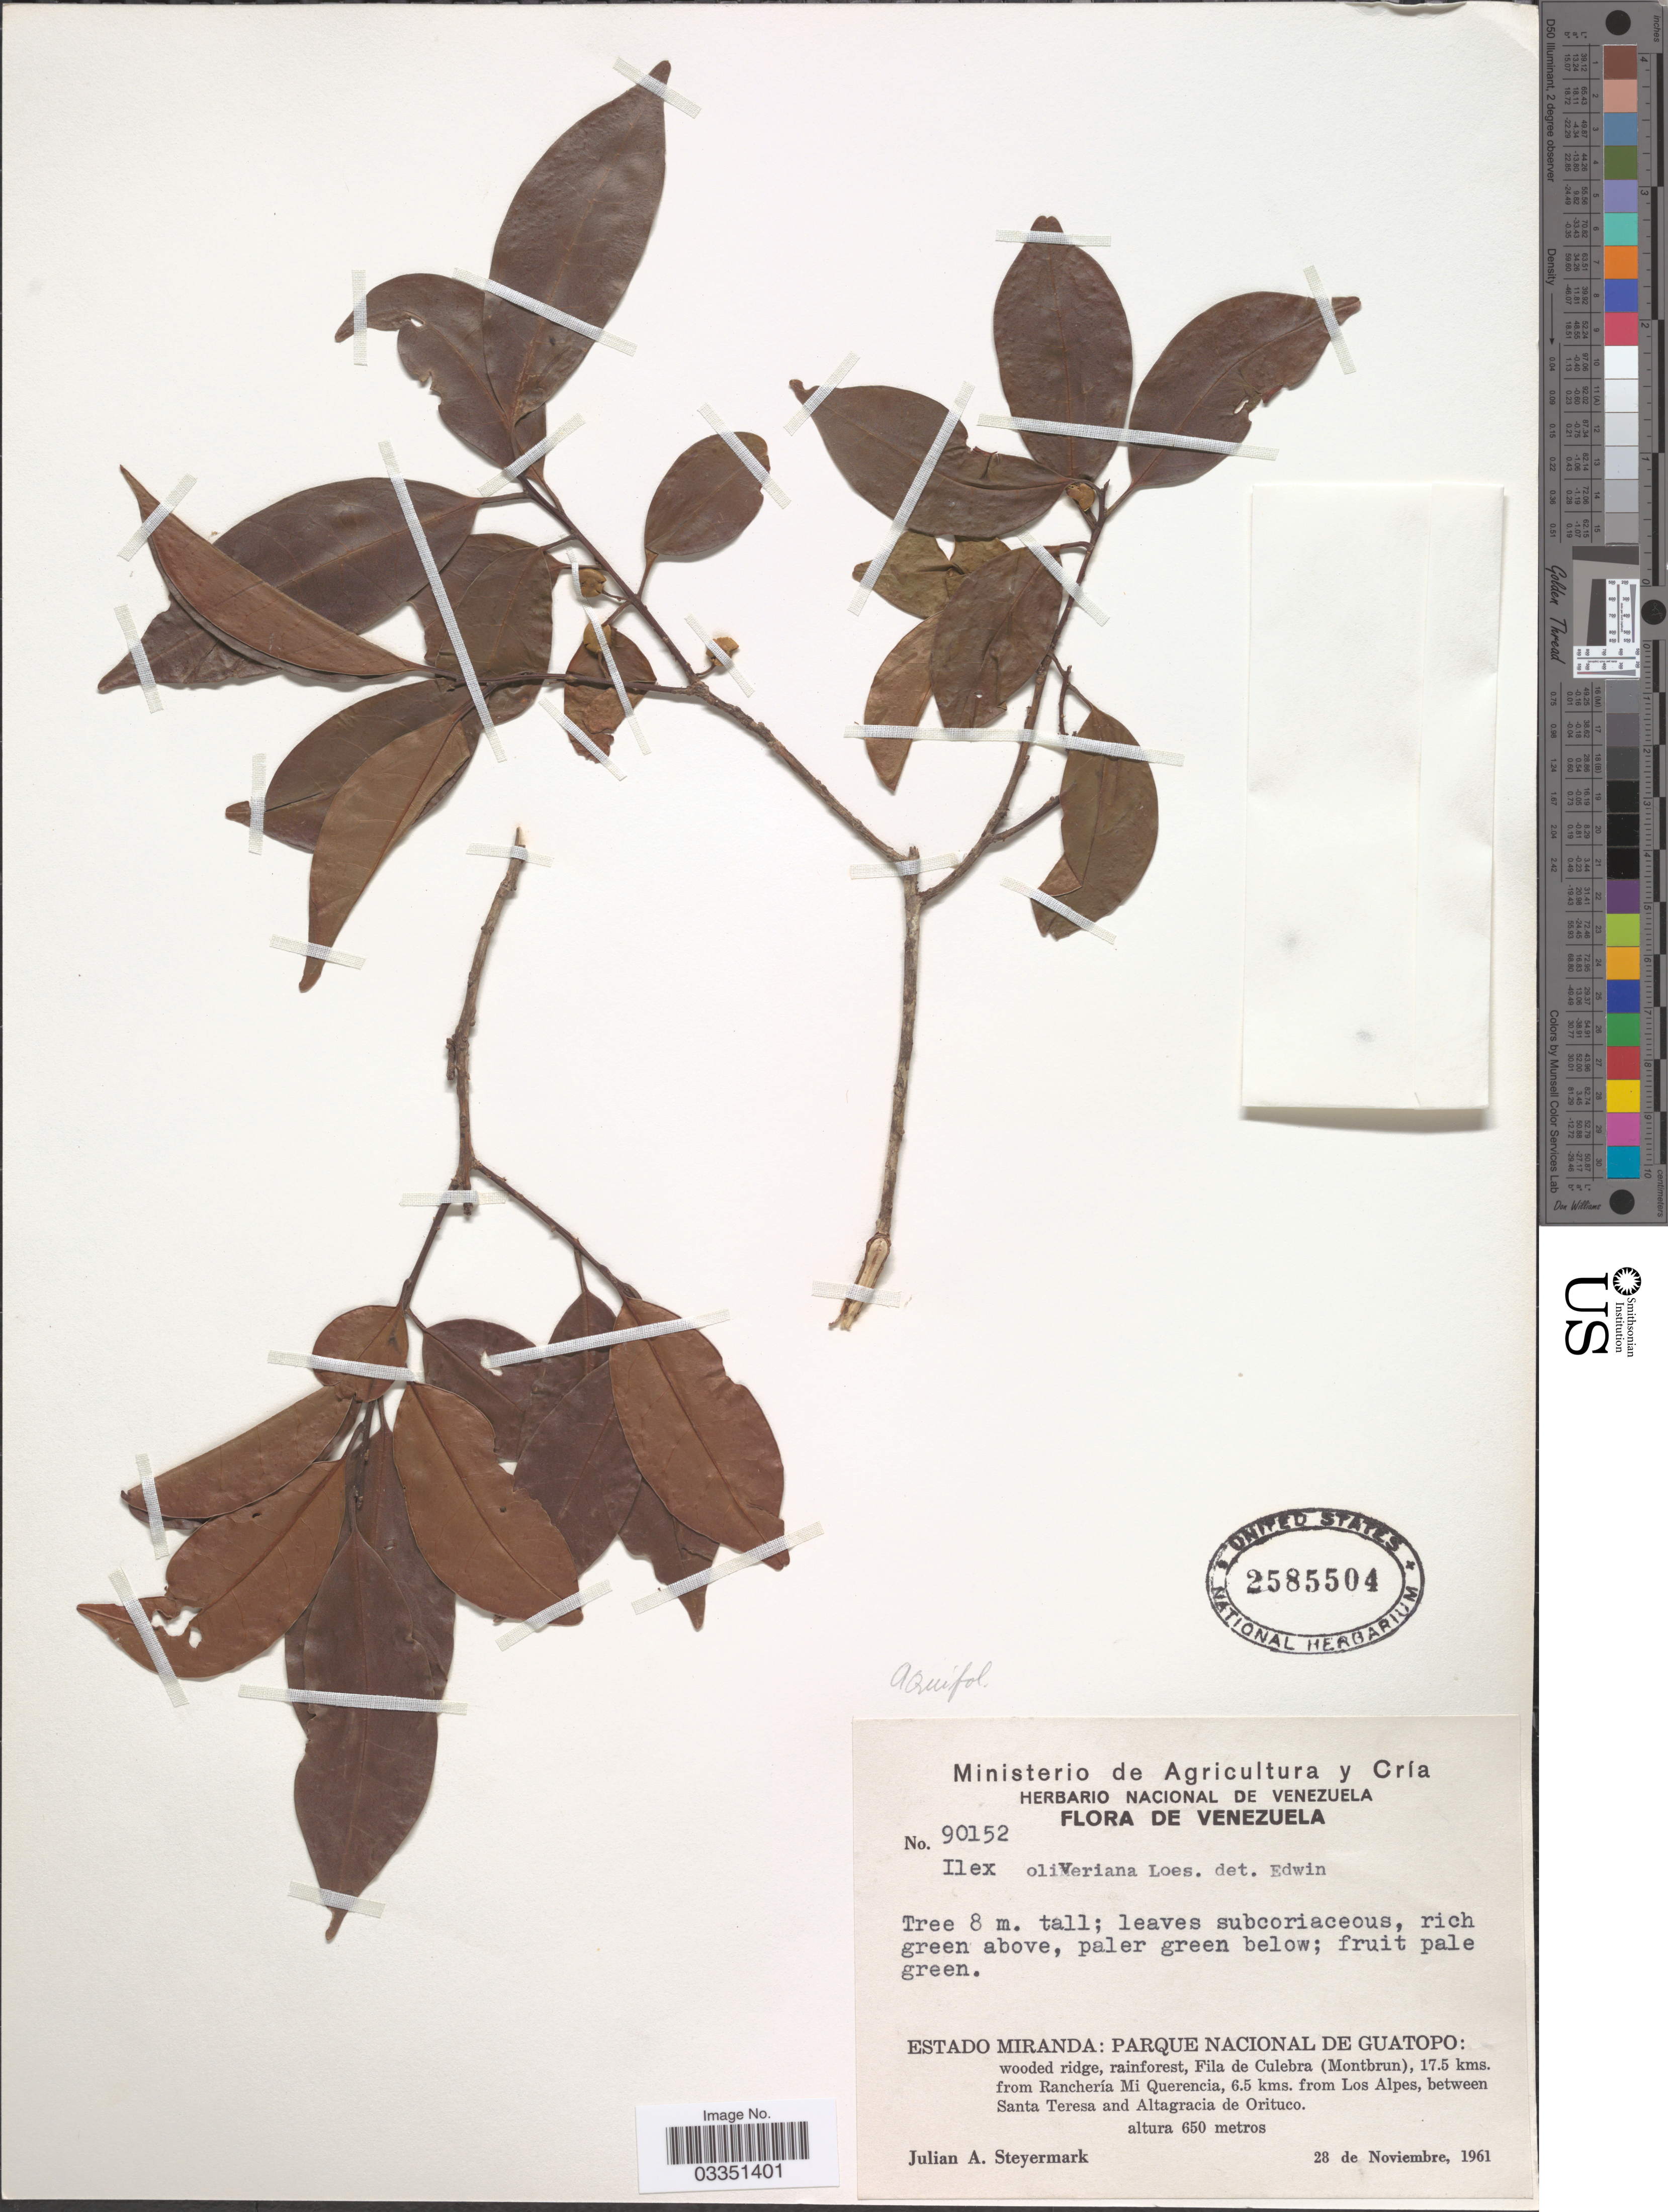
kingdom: Plantae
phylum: Tracheophyta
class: Magnoliopsida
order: Aquifoliales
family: Aquifoliaceae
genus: Ilex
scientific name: Ilex sp.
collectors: J. Steyermark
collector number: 90152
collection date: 1961-11-28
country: Venezuela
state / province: Miranda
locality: Parque Nacional de Guatopo: Fila de Culebra (Montbrun), 17.5 kms. from Ranchería Mi Querencia, 6.5 kms. from Los Alpes, between Santa Teresa and Altagracia de Orituco.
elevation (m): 650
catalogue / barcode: US 2585504